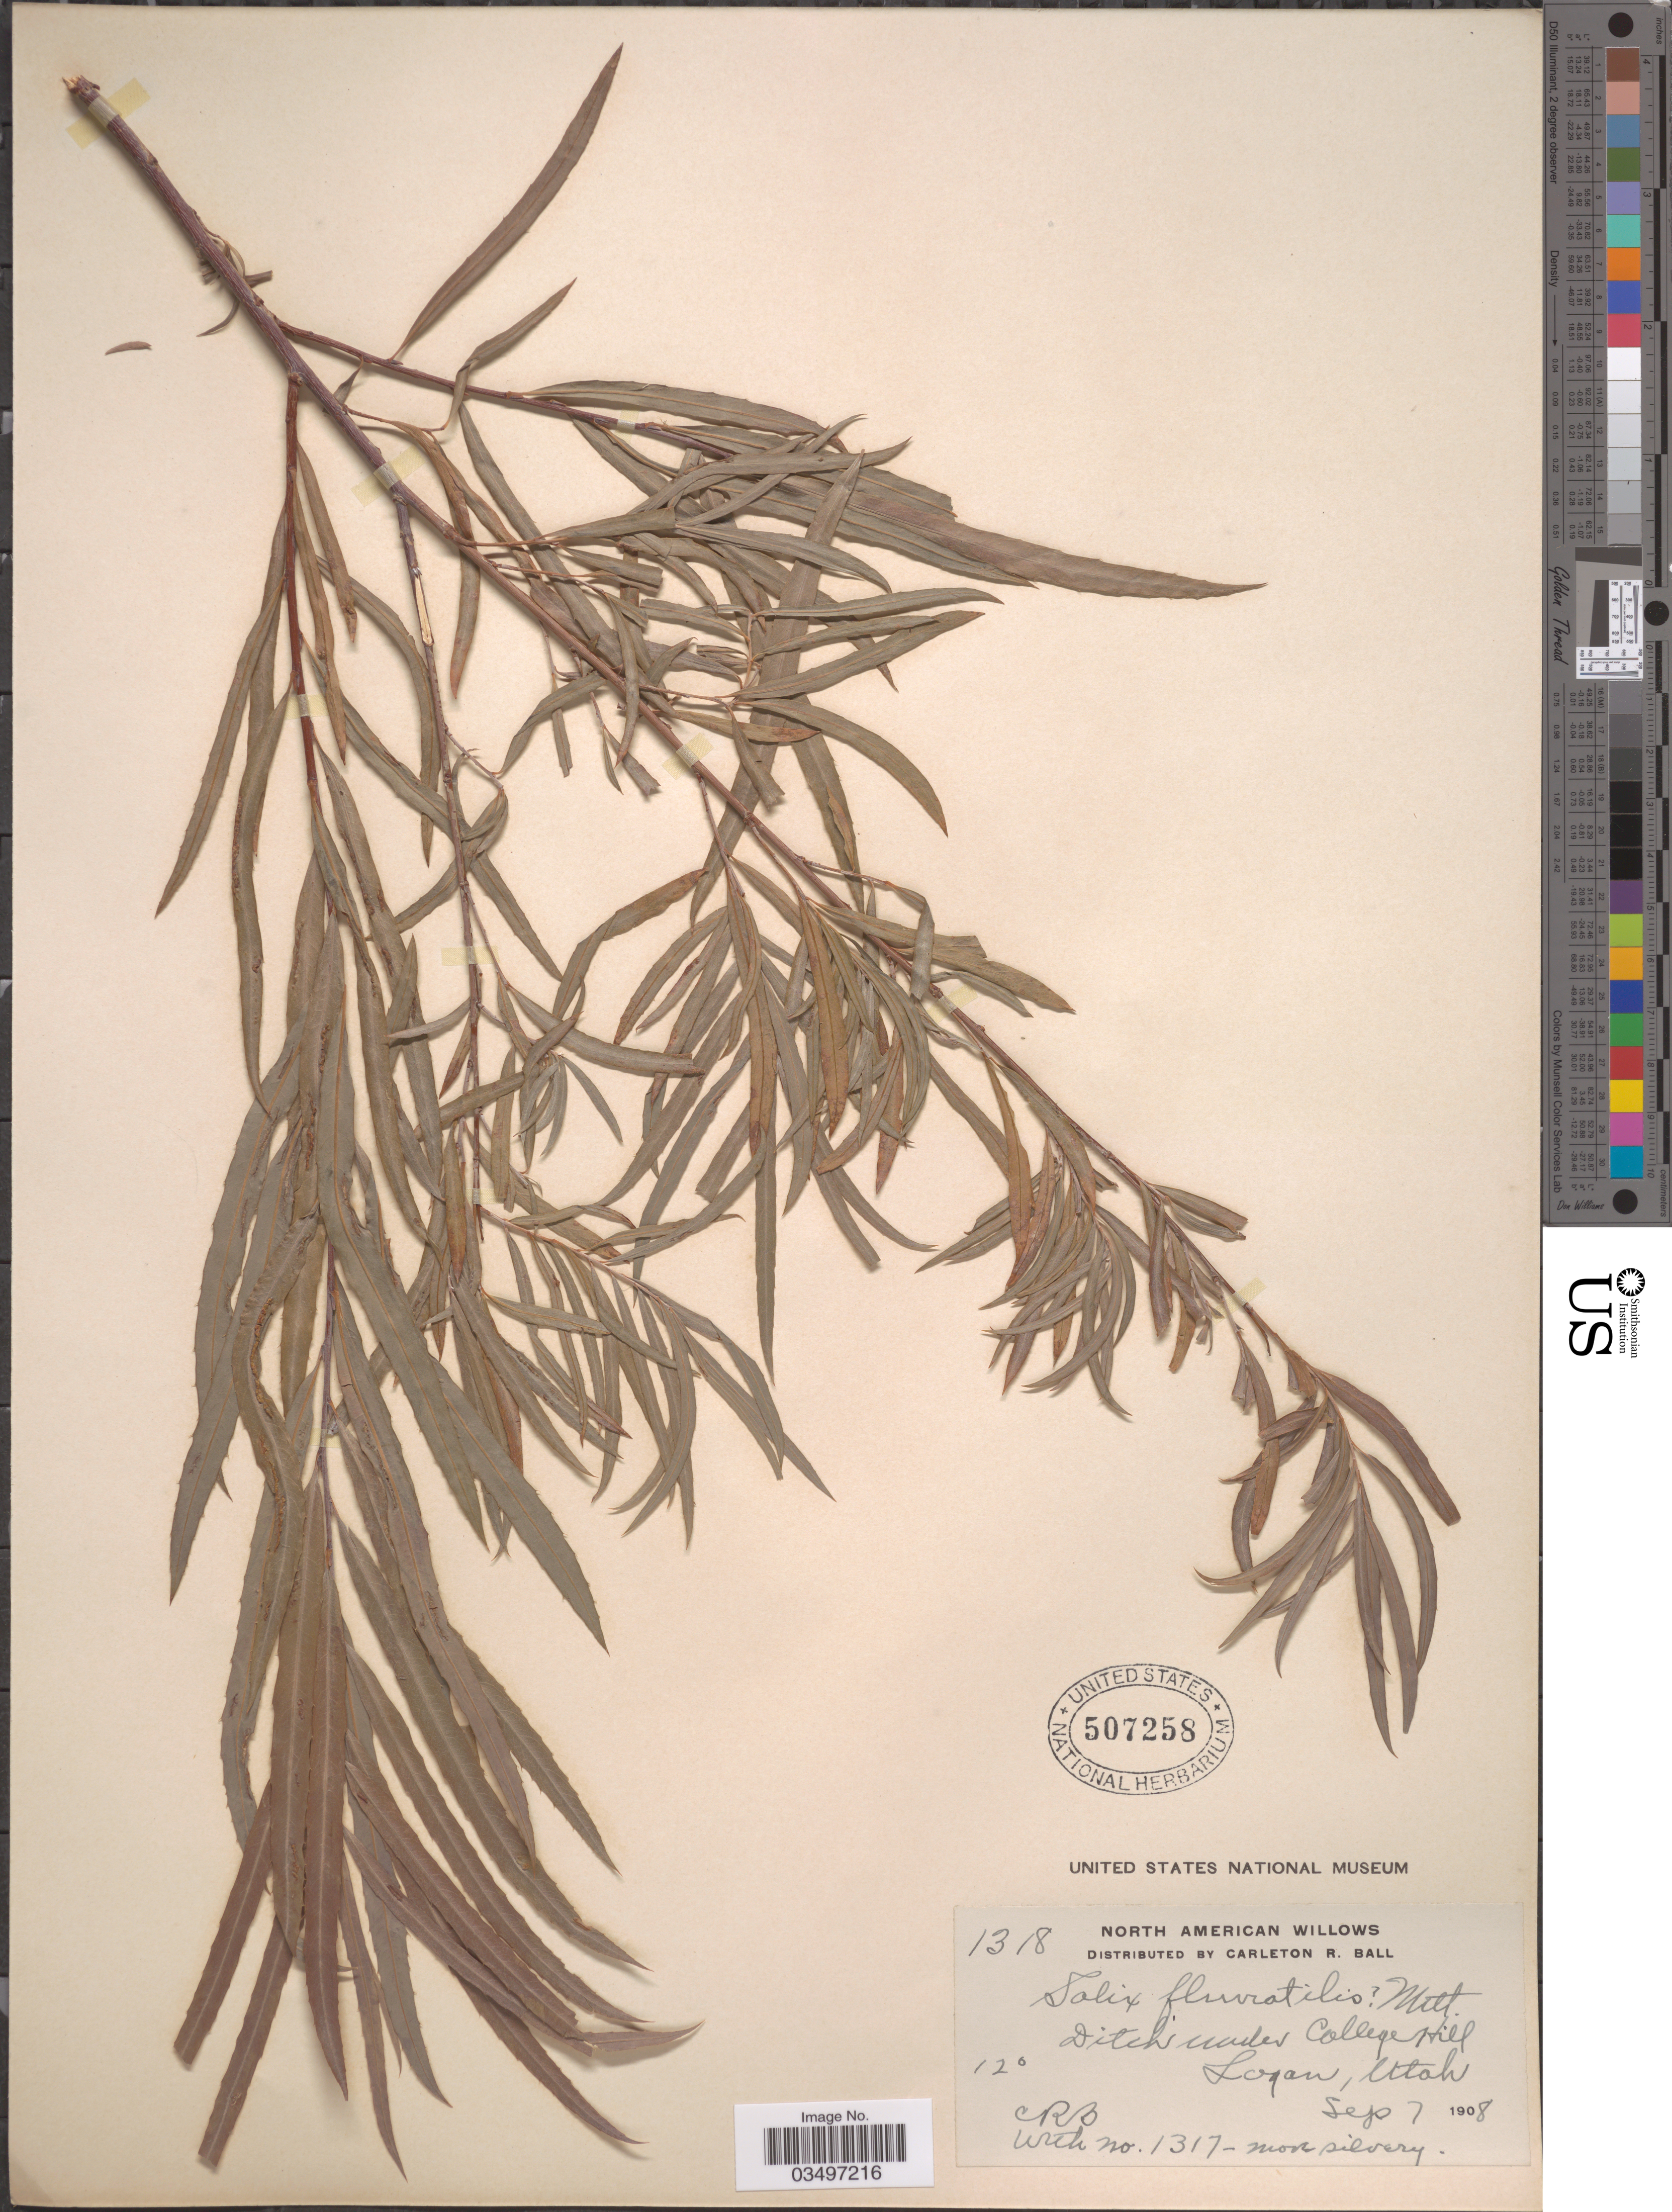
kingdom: Plantae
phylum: Tracheophyta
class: Magnoliopsida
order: Malpighiales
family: Salicaceae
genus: Salix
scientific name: Salix exigua var. virens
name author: Rowlee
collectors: C. R. Ball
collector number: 1318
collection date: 1908-09-07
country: United States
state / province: Utah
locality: Ditch under College Hill Logan.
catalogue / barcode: US 507258